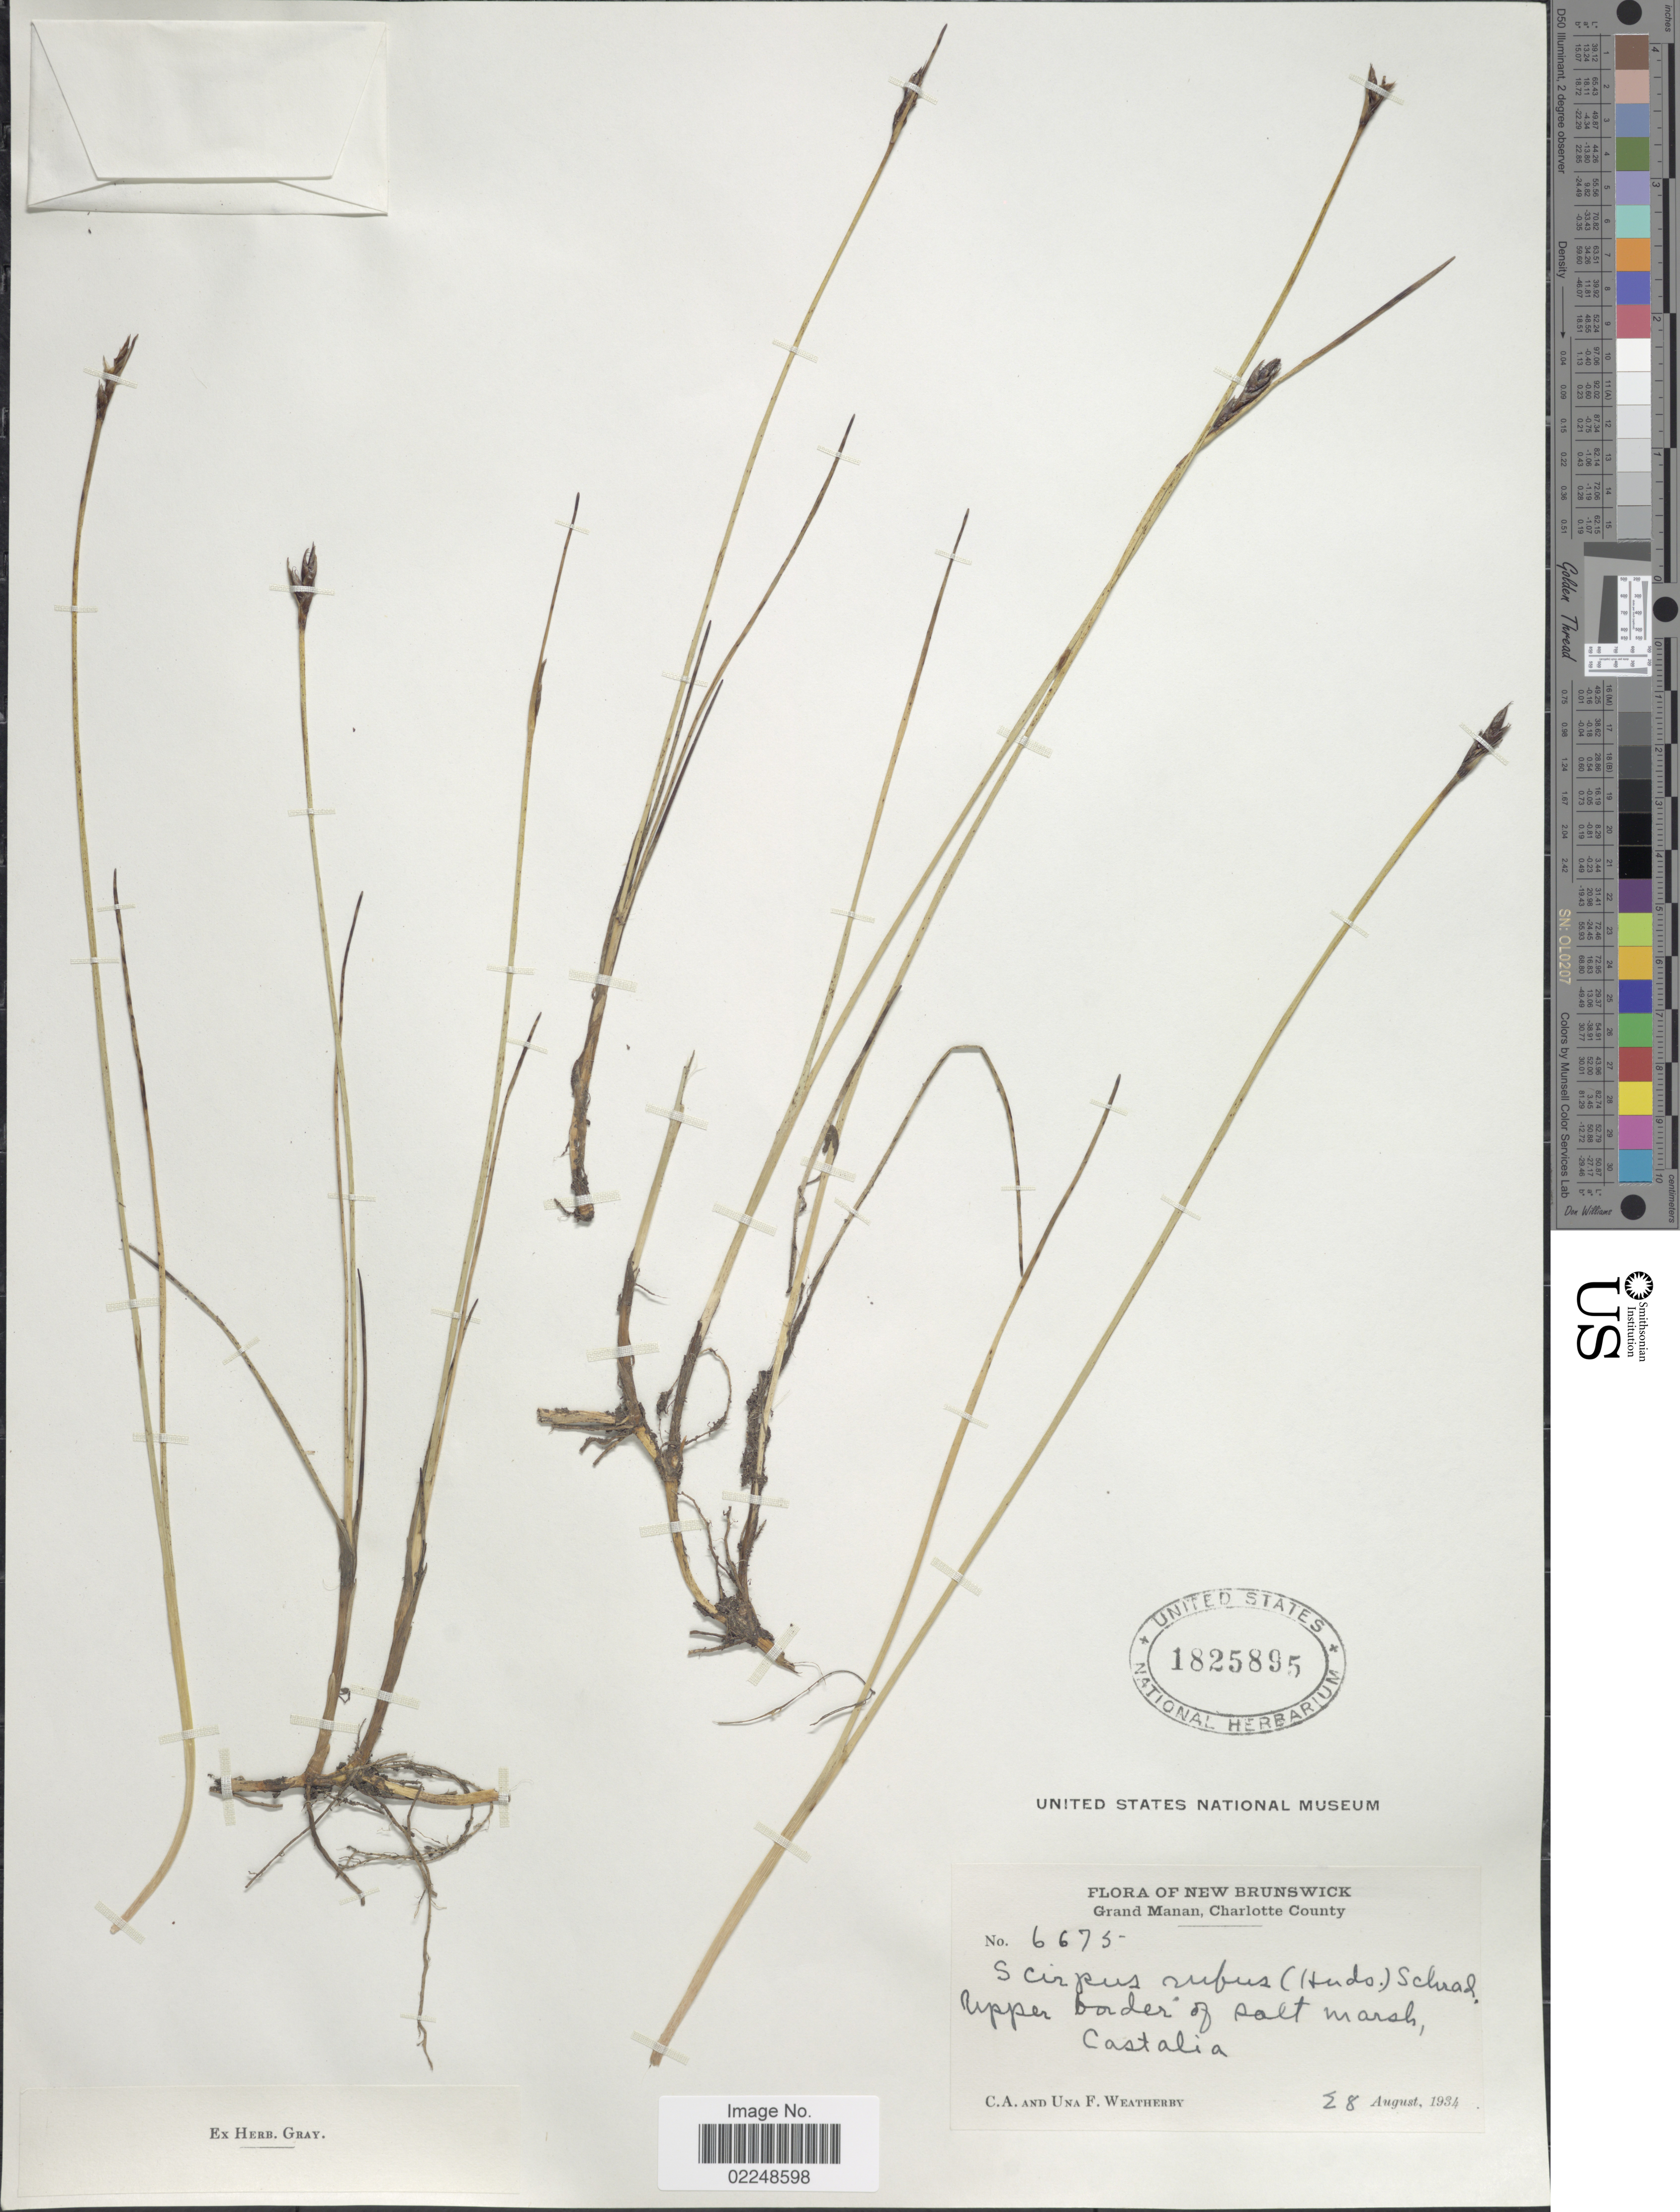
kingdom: Plantae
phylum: Tracheophyta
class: Liliopsida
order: Poales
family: Cyperaceae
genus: Blysmus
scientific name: Blysmus rufus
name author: (Huds.) Link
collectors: C. A. Weatherby & U. Weatherby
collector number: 6675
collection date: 1934-08-28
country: Canada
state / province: New Brunswick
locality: Grand Manan, Charlotte County, Castalia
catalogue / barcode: US 1825895